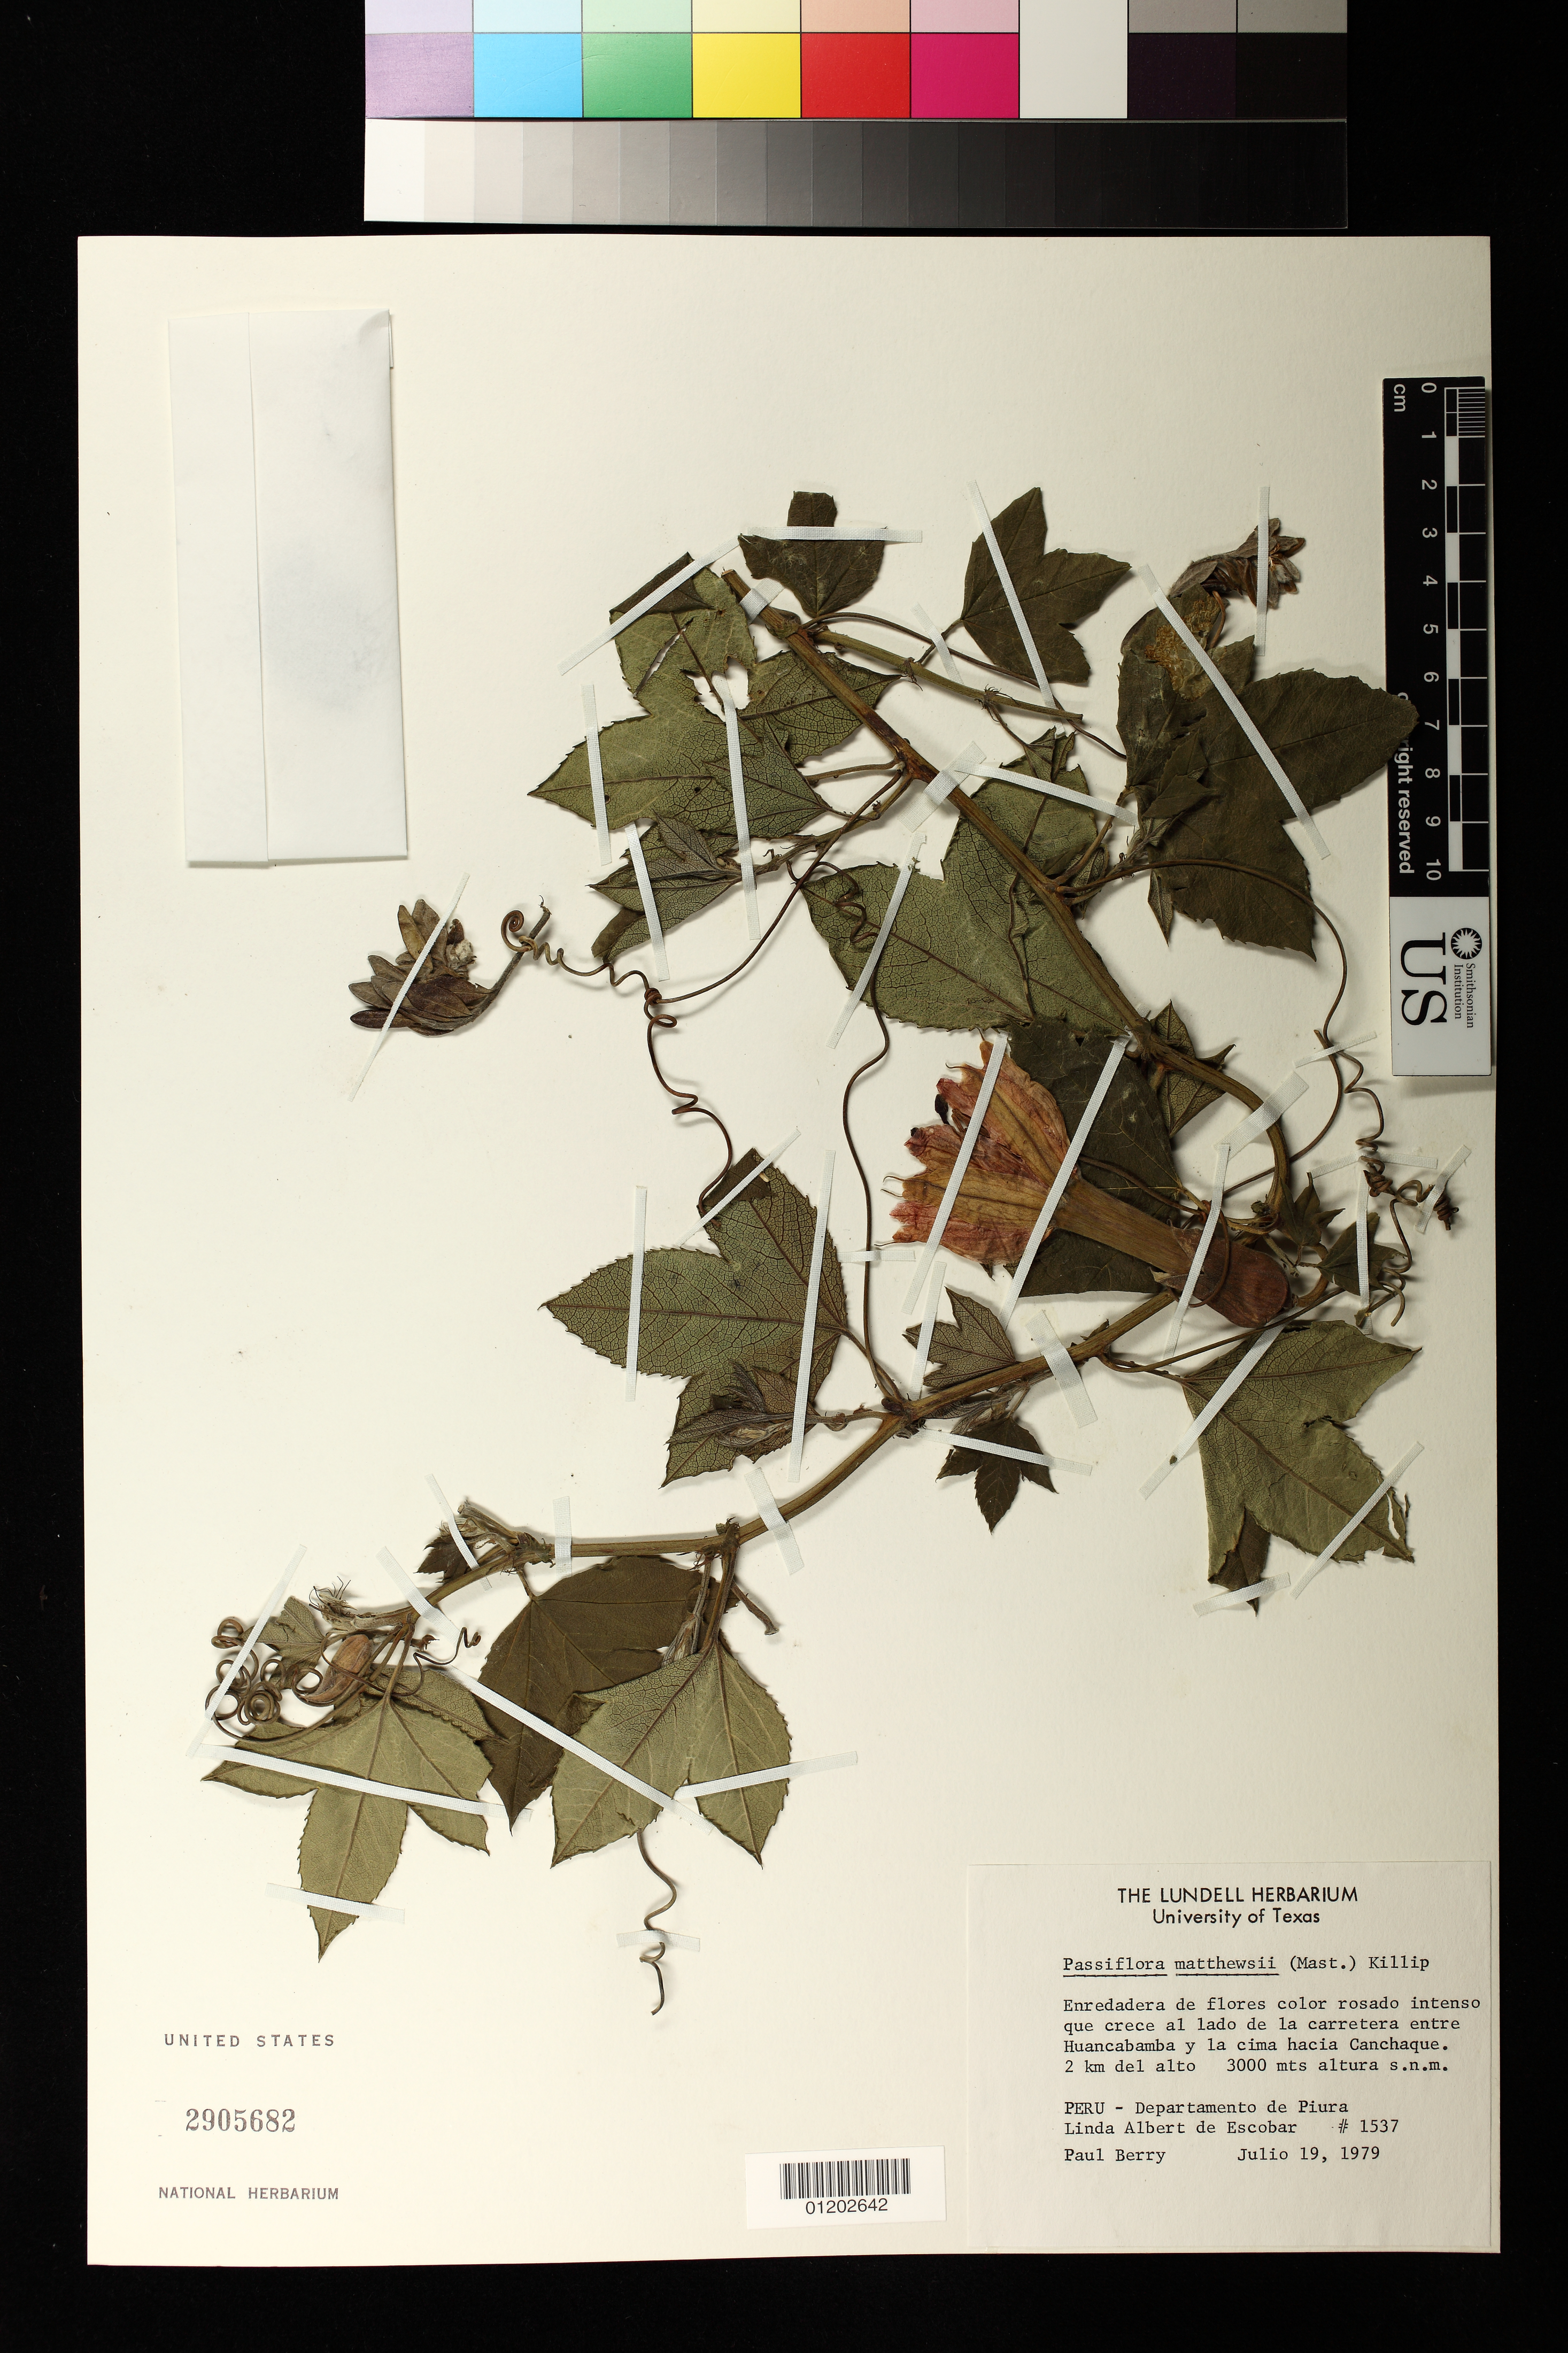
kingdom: Plantae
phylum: Tracheophyta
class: Magnoliopsida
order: Malpighiales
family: Passifloraceae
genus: Passiflora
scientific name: Passiflora mathewsii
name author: (Mast.) Killip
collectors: L. K. de Escobar & P. Berry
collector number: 1537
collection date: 1979-07-19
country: Peru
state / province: Piura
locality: Huancabamba y la cima hacia Canchaque. 2 km del alto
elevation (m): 3000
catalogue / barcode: US 2905682